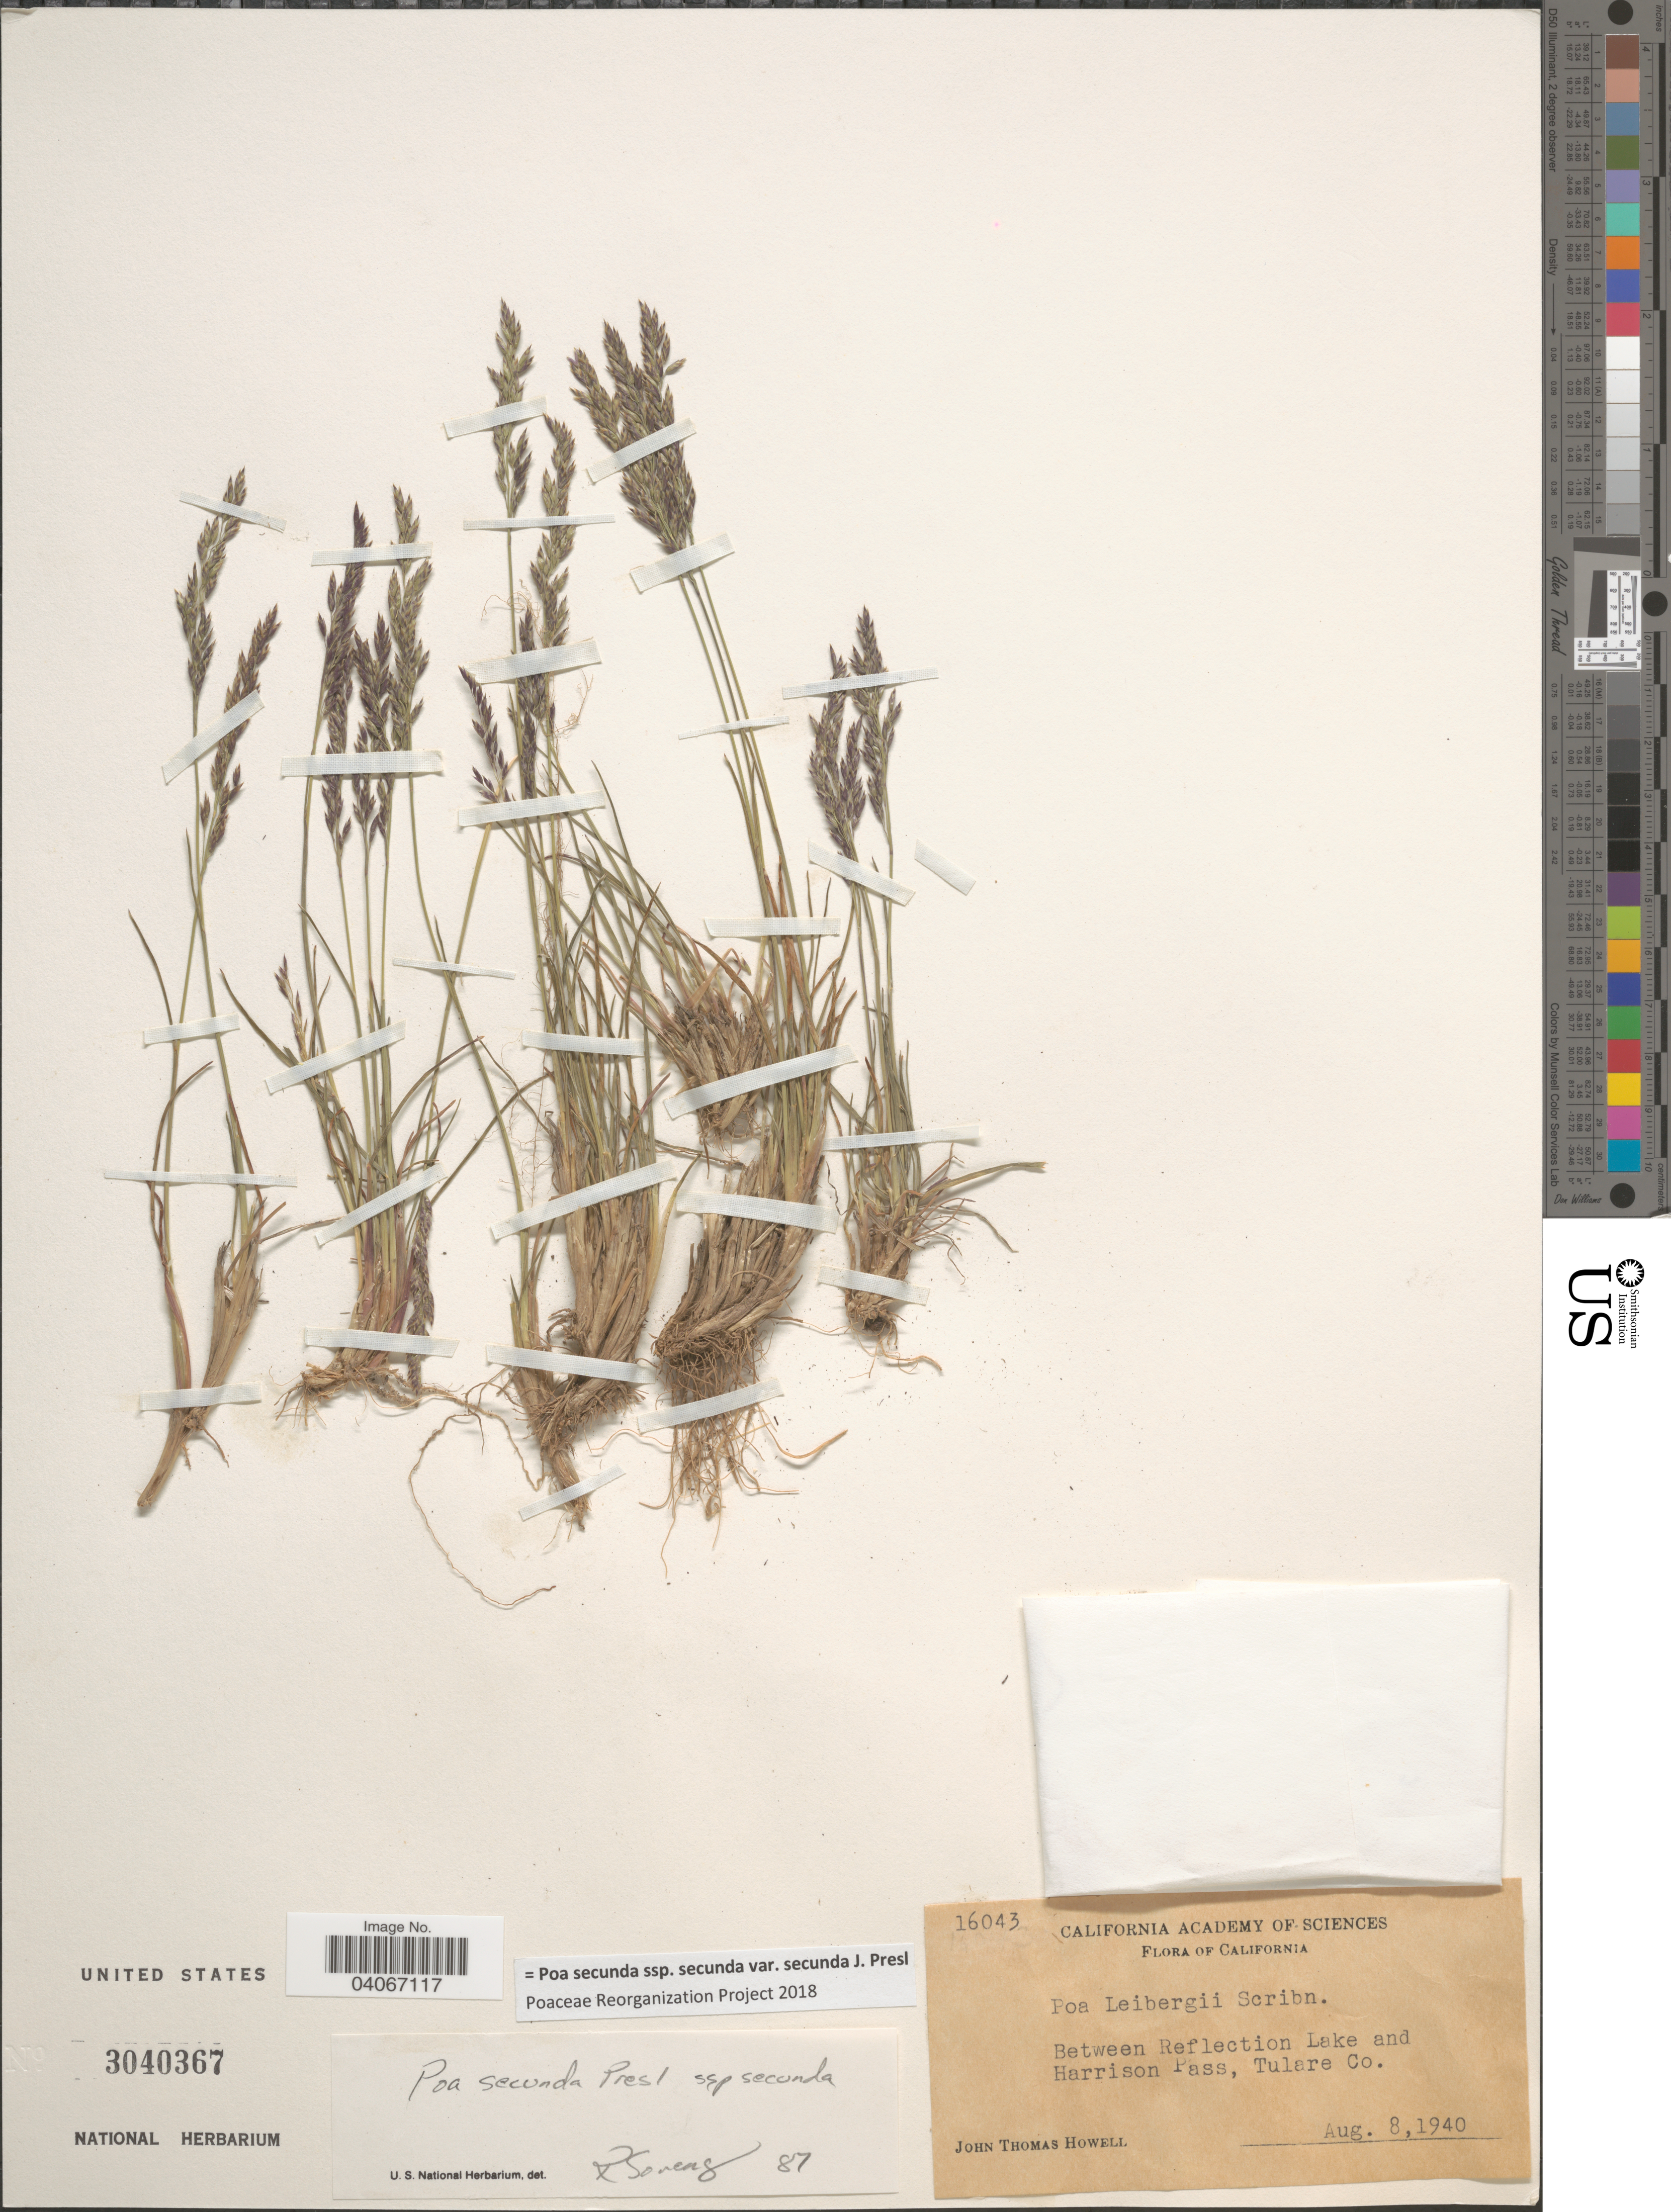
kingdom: Plantae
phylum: Tracheophyta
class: Liliopsida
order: Poales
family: Poaceae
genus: Poa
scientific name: Poa secunda subsp. secunda var. secunda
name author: J. Presl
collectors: J. T. Howell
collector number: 16043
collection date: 1940-08-08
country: United States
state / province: California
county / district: Tulare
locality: Between Reflection Lake and Harrison Pass, Tulare Co.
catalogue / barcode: US 3040367